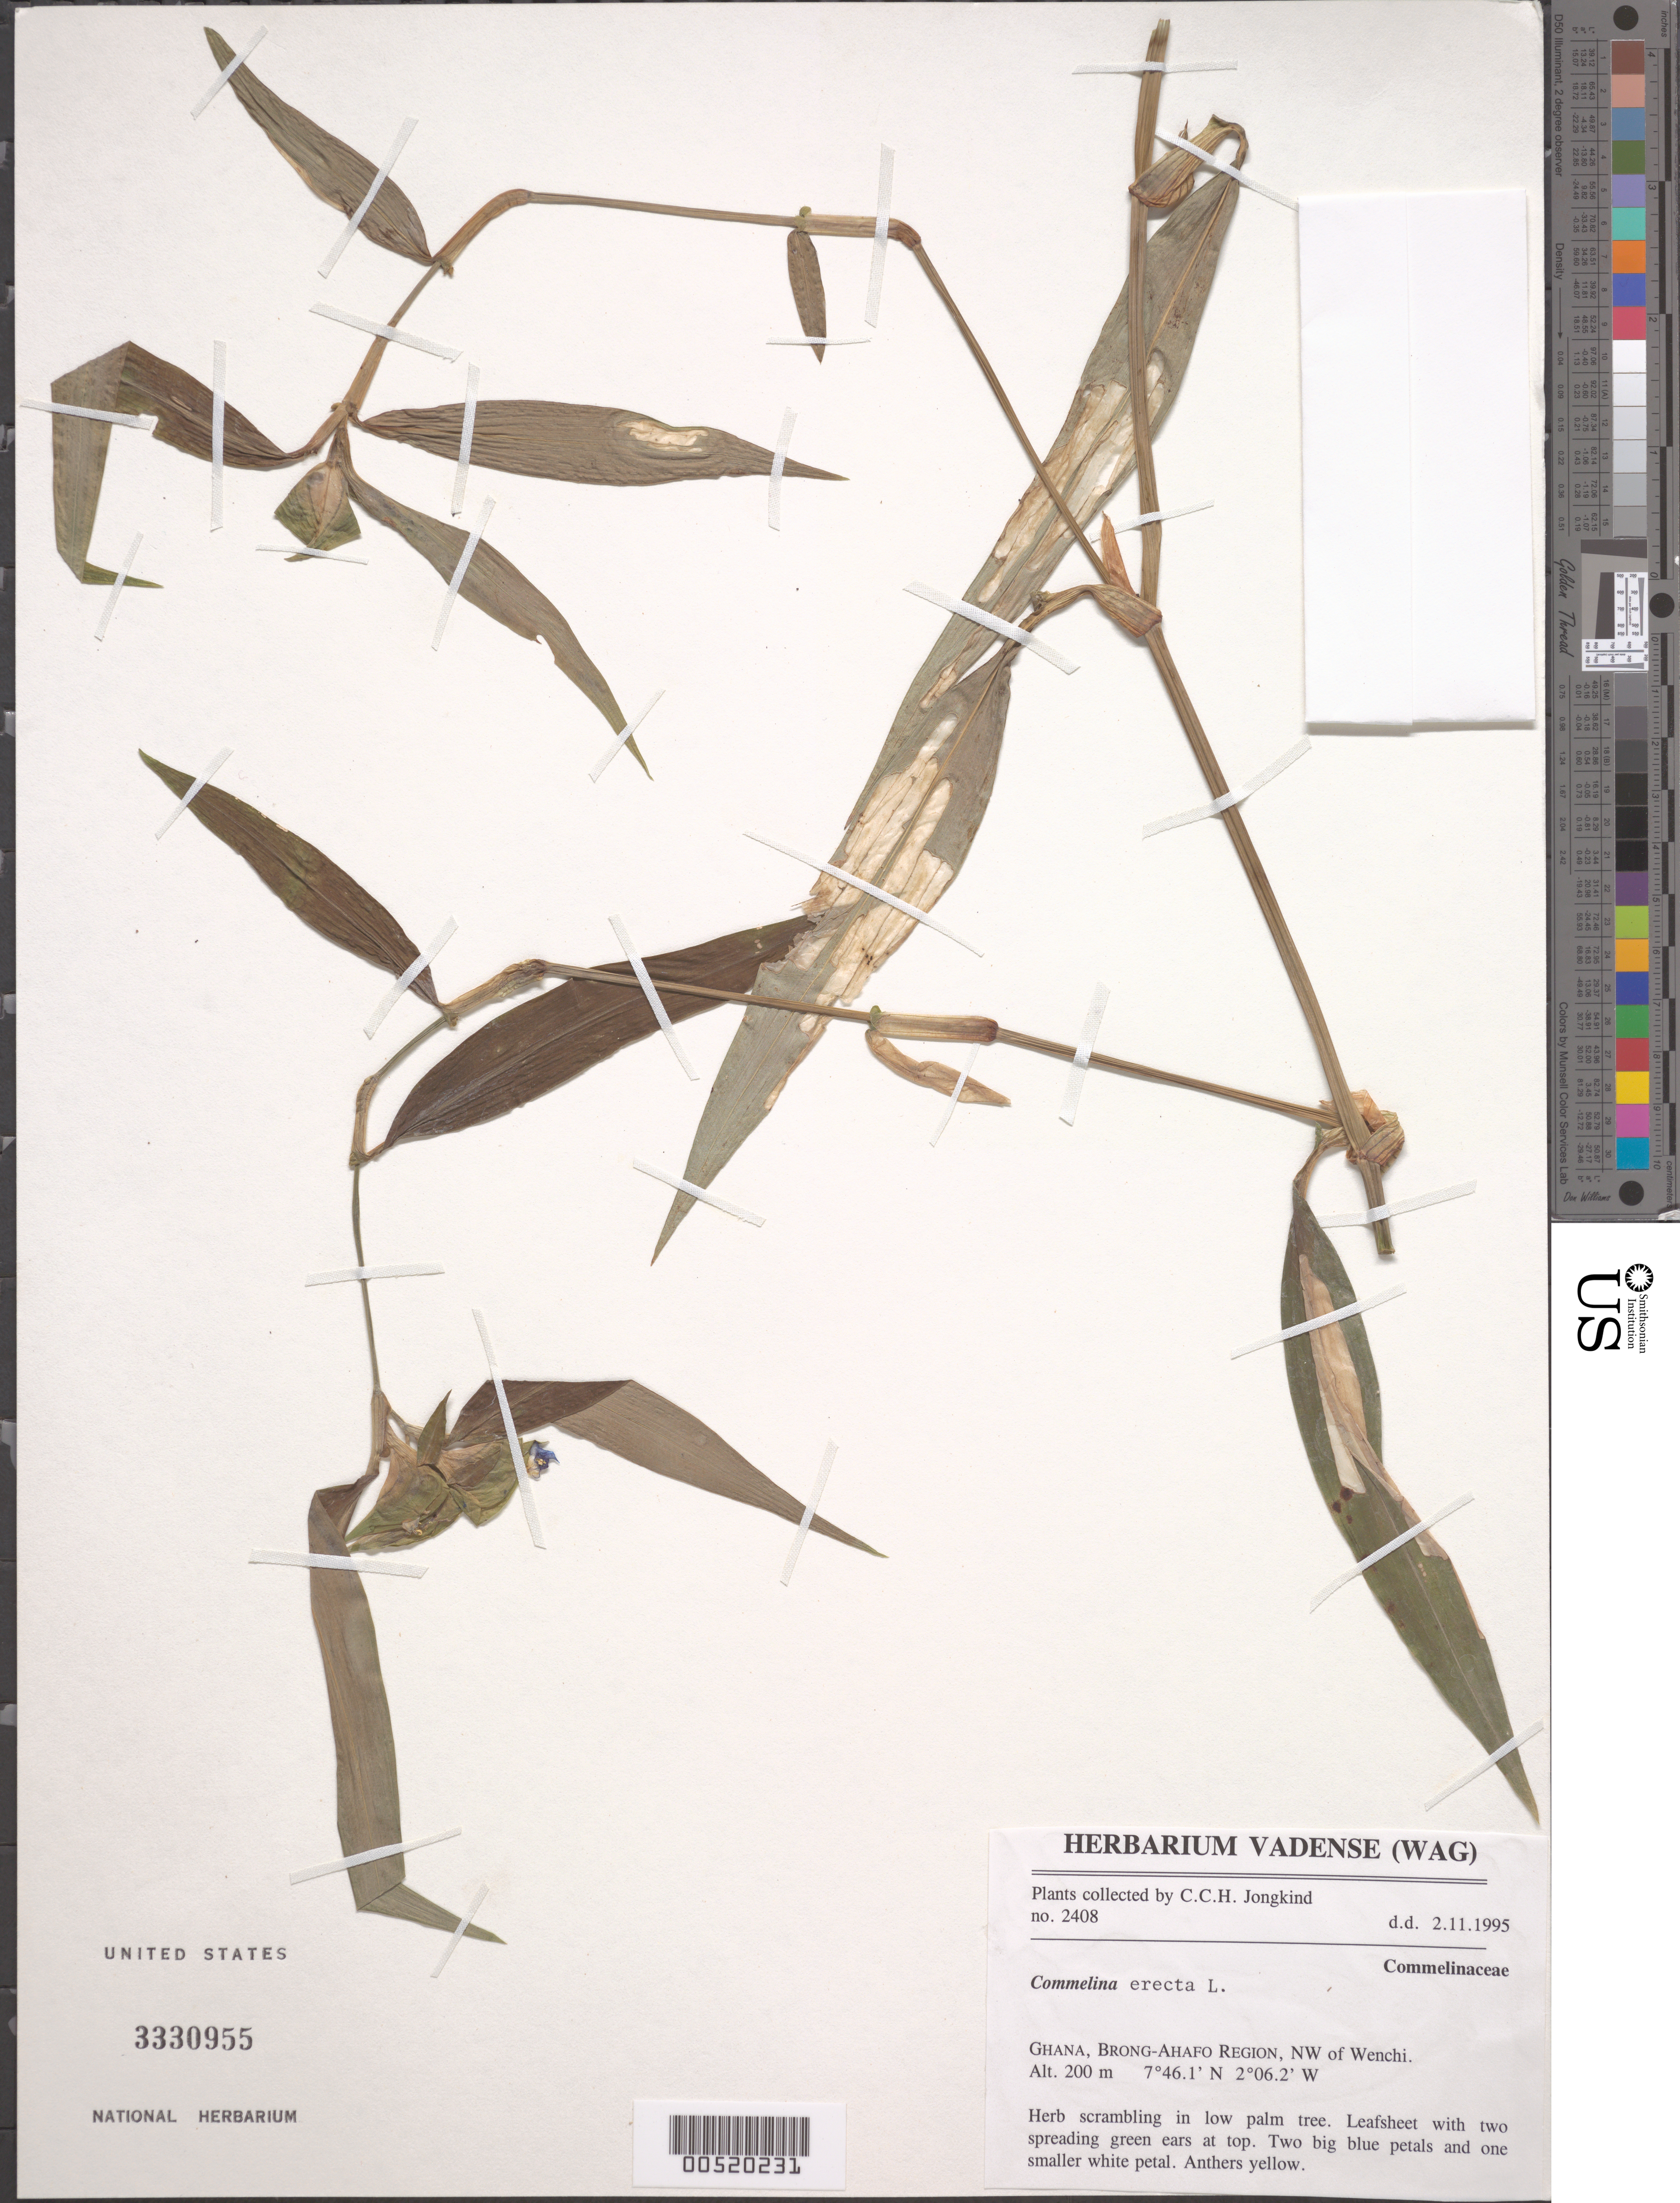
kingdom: Plantae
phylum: Tracheophyta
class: Liliopsida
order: Commelinales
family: Commelinaceae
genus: Commelina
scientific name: Commelina erecta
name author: L.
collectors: C. C. Jongkind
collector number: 2408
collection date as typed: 02 Nov 1995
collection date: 1995-11-02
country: Ghana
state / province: Brong-ahafo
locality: Nw of wenchi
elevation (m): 200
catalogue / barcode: US 3330955